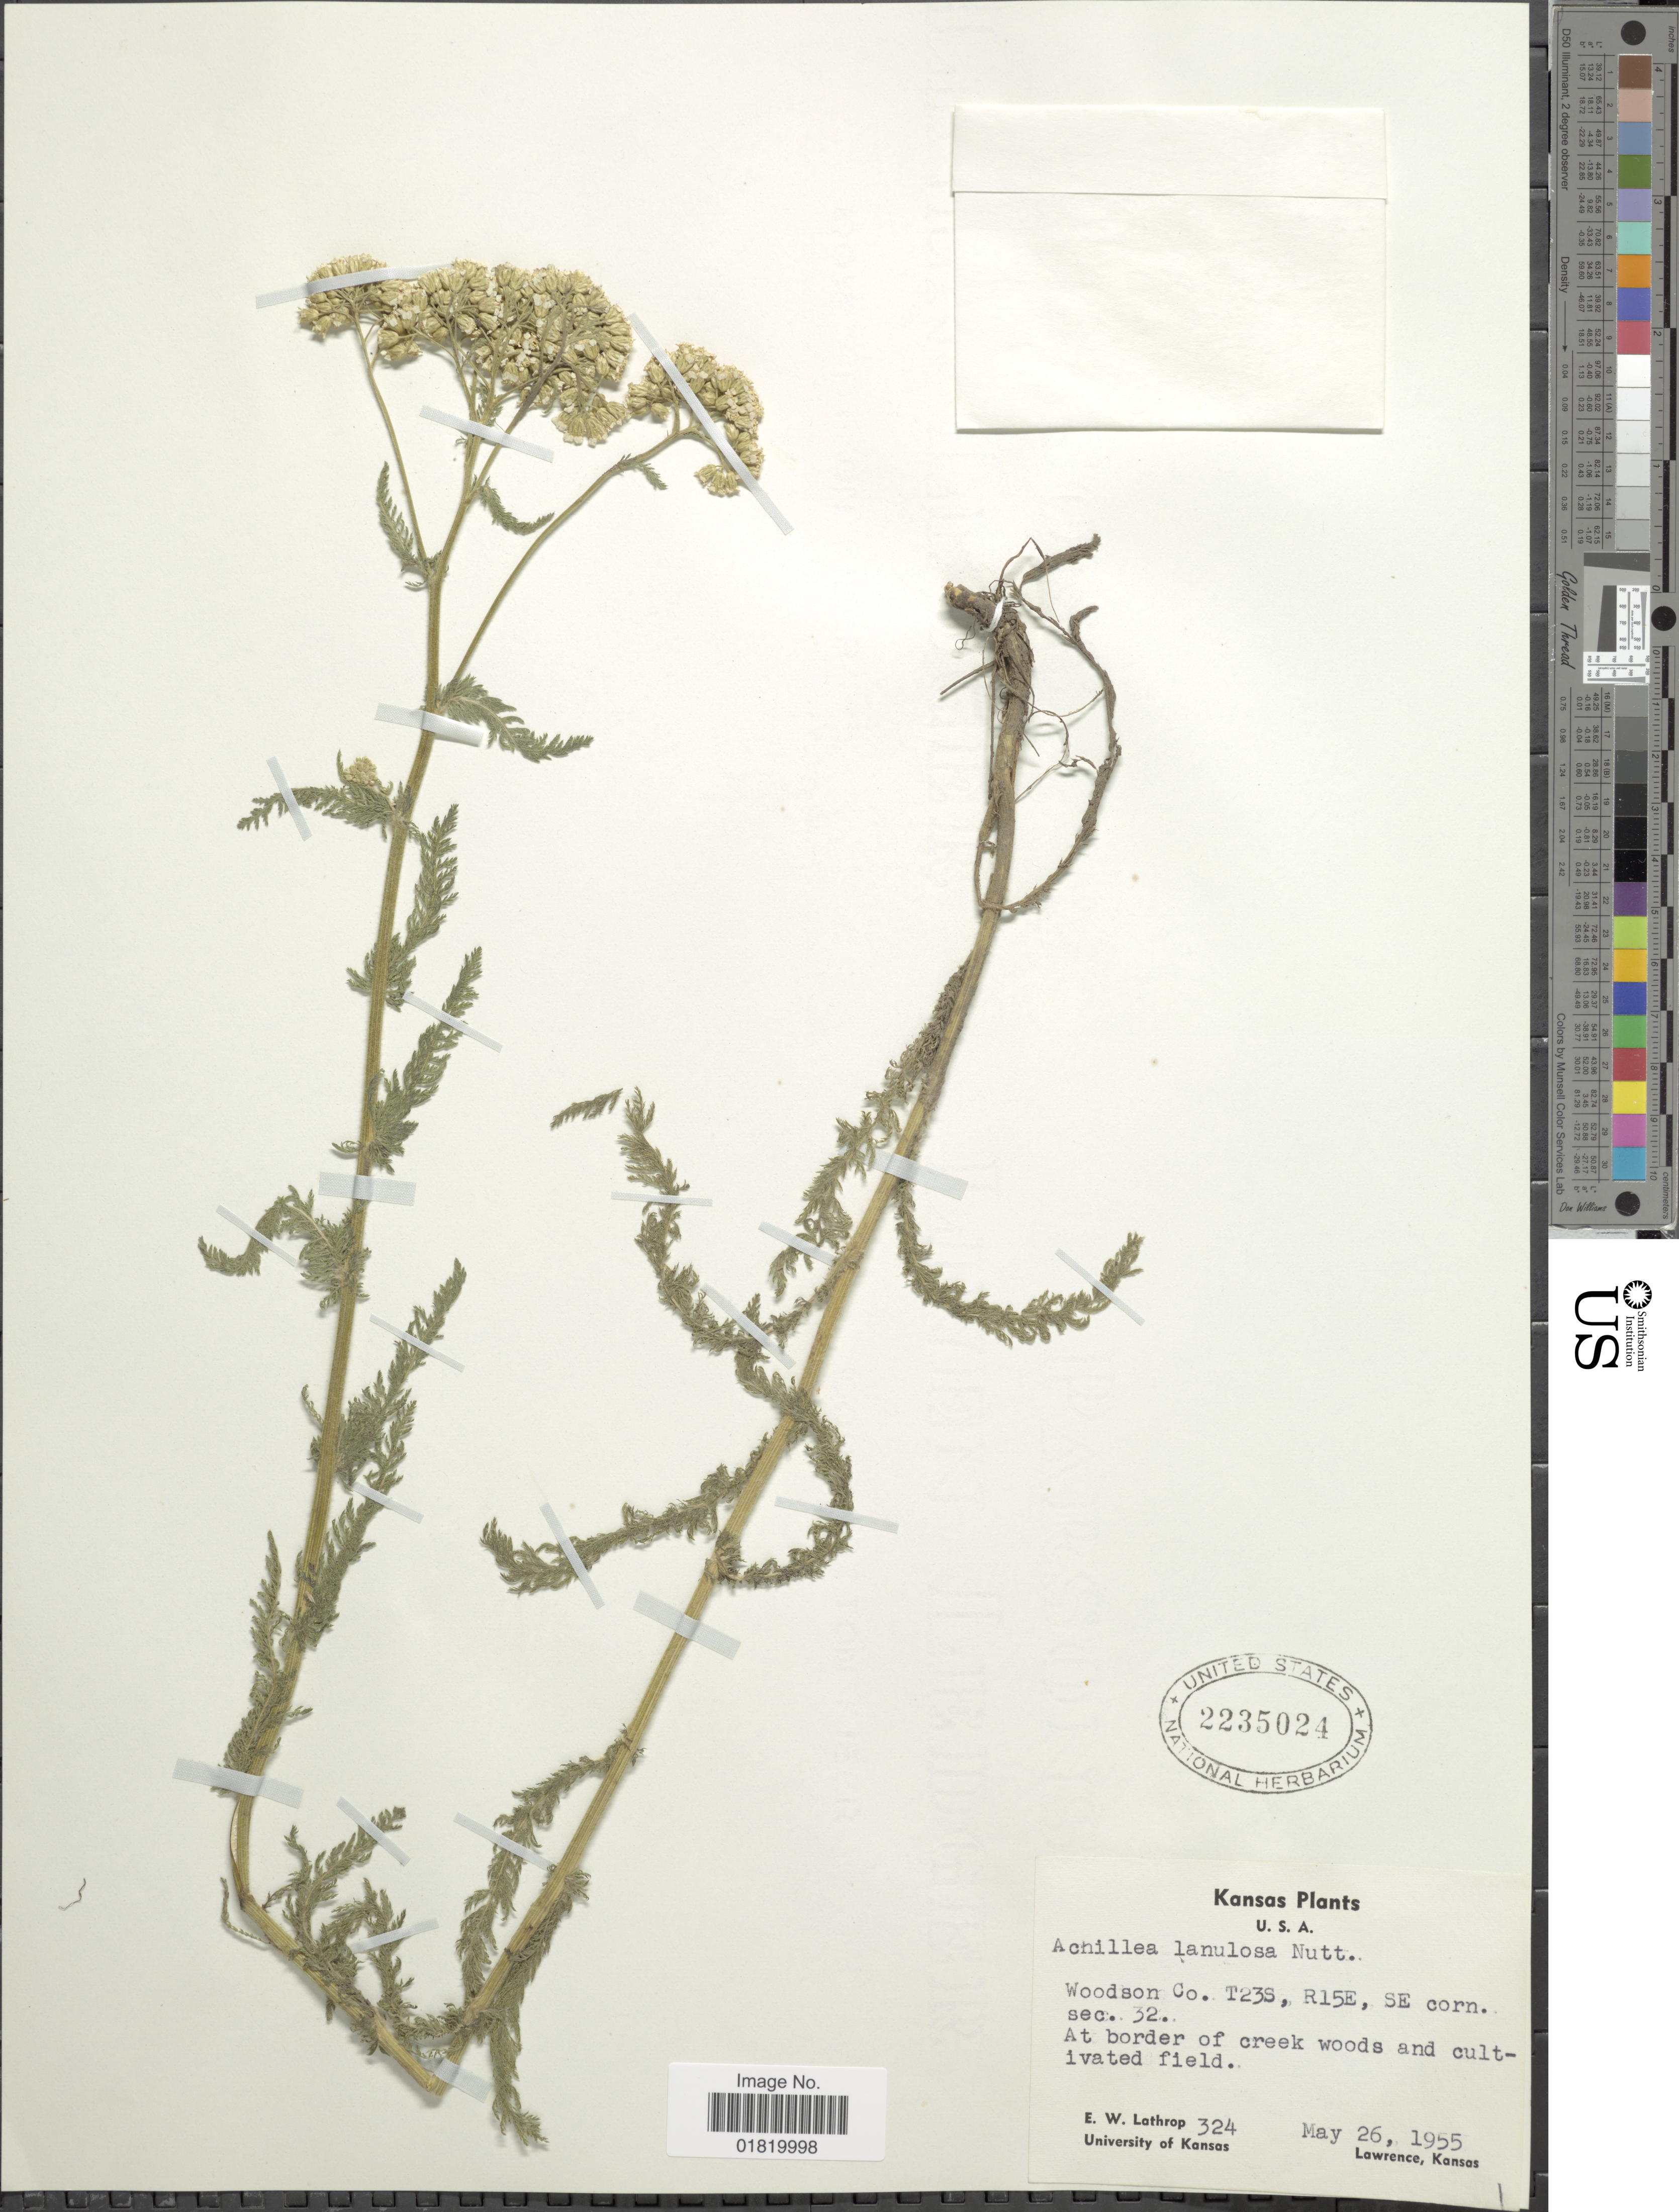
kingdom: Plantae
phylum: Tracheophyta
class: Magnoliopsida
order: Asterales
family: Asteraceae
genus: Achillea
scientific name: Achillea lanulosa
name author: Nutt.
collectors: E. W. Lathrop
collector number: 324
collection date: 1955-05-26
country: United States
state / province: Kansas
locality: Woodson Co. T23S, R15E, SE corn. sec. 32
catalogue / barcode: US 2235024